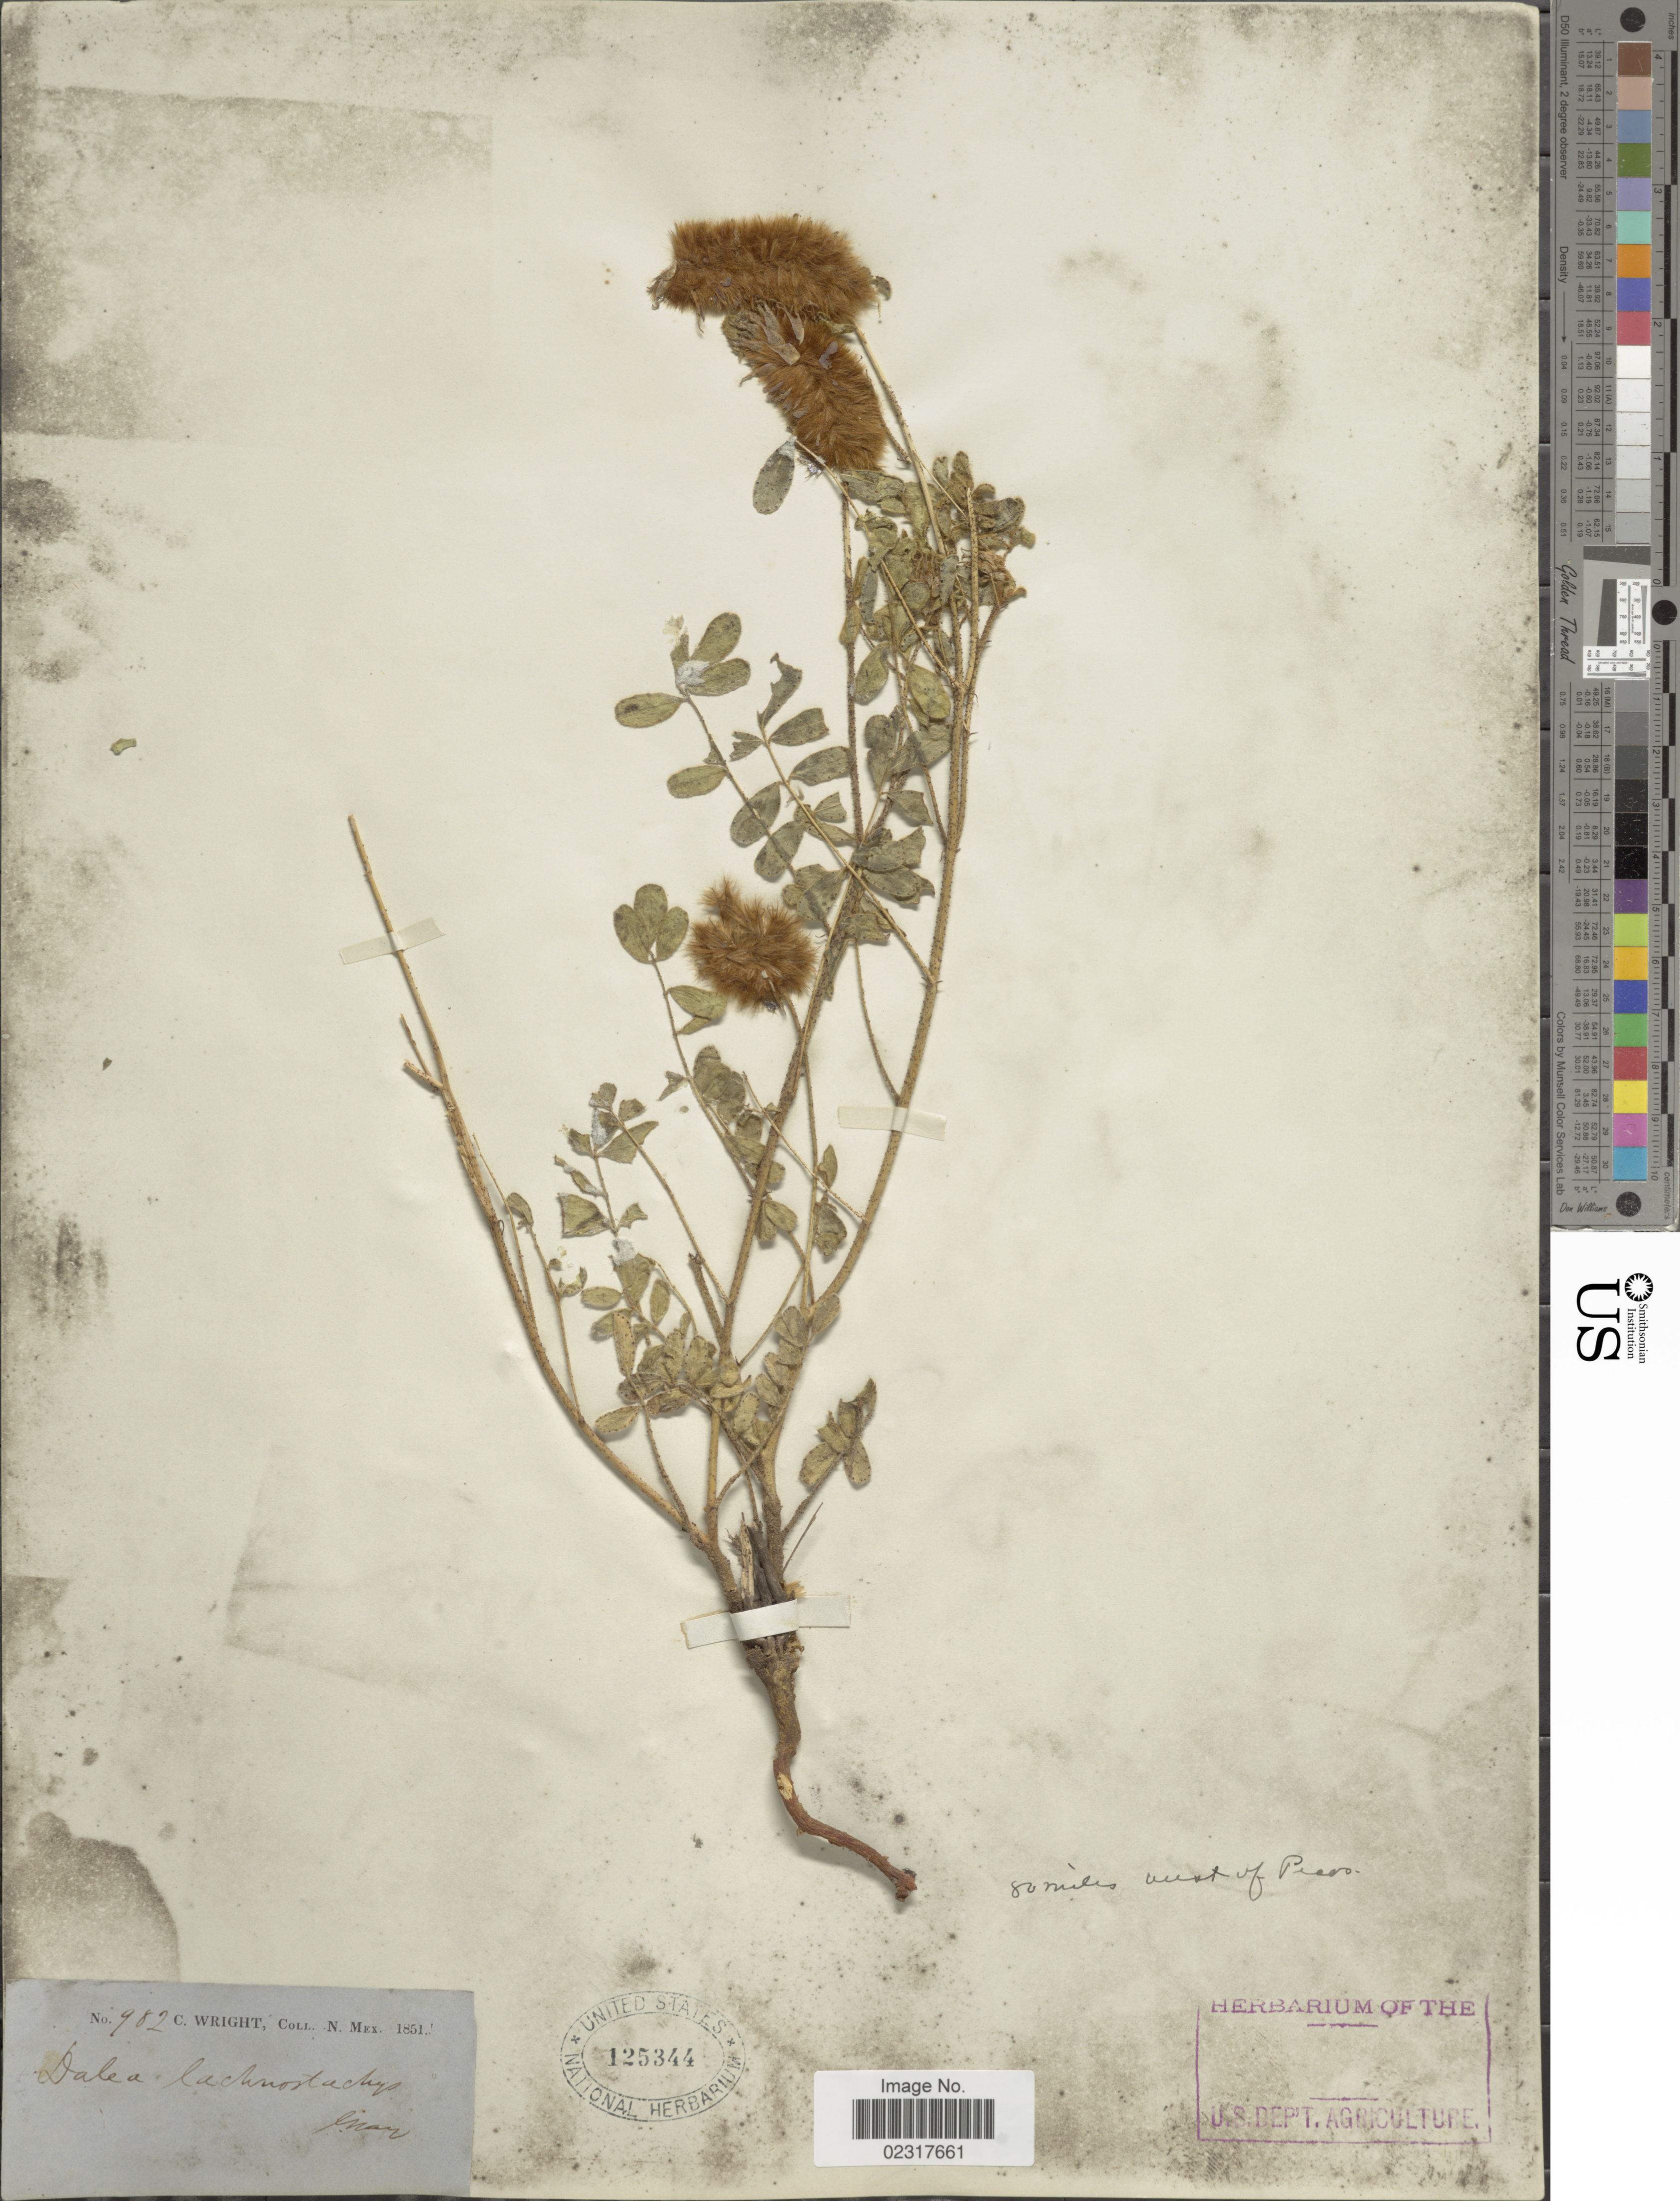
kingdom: Plantae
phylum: Tracheophyta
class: Magnoliopsida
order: Fabales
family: Fabaceae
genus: Dalea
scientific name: Dalea lachnostachys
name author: A. Gray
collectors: C. Wright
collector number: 982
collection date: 1851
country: United States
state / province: New Mexico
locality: N. Mex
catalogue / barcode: US 125344